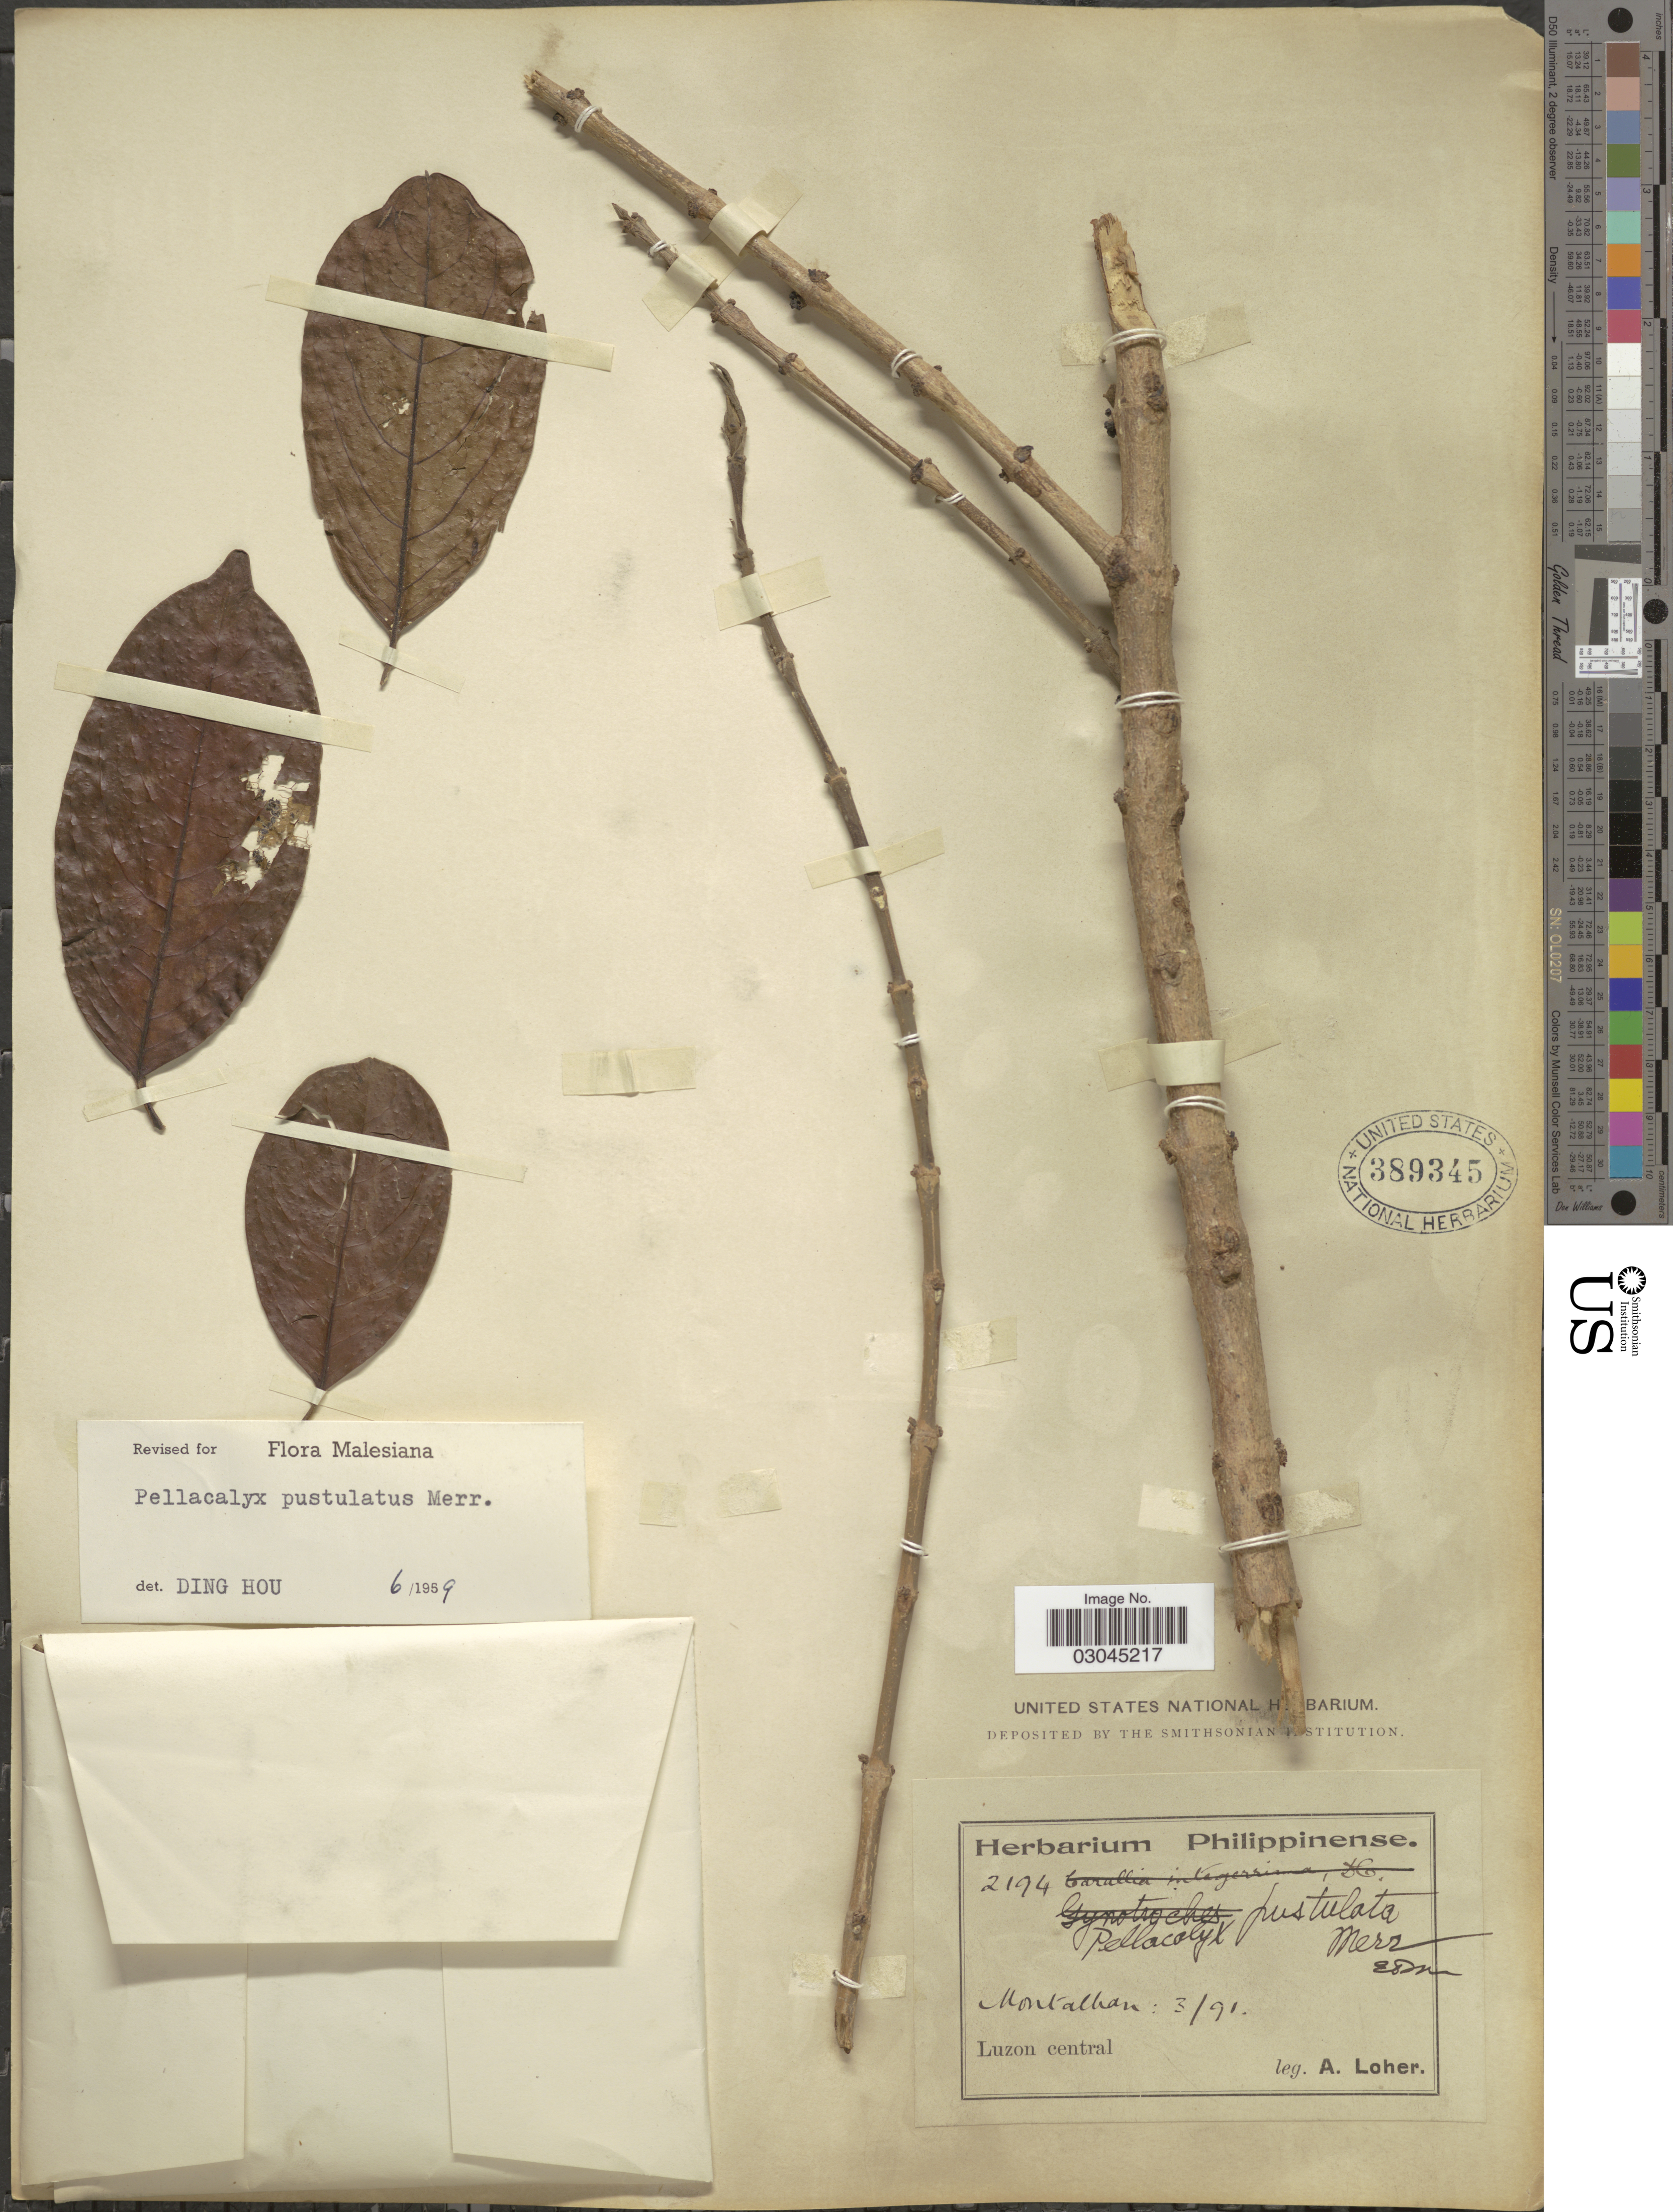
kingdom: Plantae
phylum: Tracheophyta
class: Magnoliopsida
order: Malpighiales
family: Rhizophoraceae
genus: Pellacalyx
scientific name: Pellacalyx pustulata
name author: Merr.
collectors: A. Loher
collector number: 2194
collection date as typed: Transcribed d/m/y: /3/91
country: Philippines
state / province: Central Luzon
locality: Montalban. Luzon central.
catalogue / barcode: US 389345